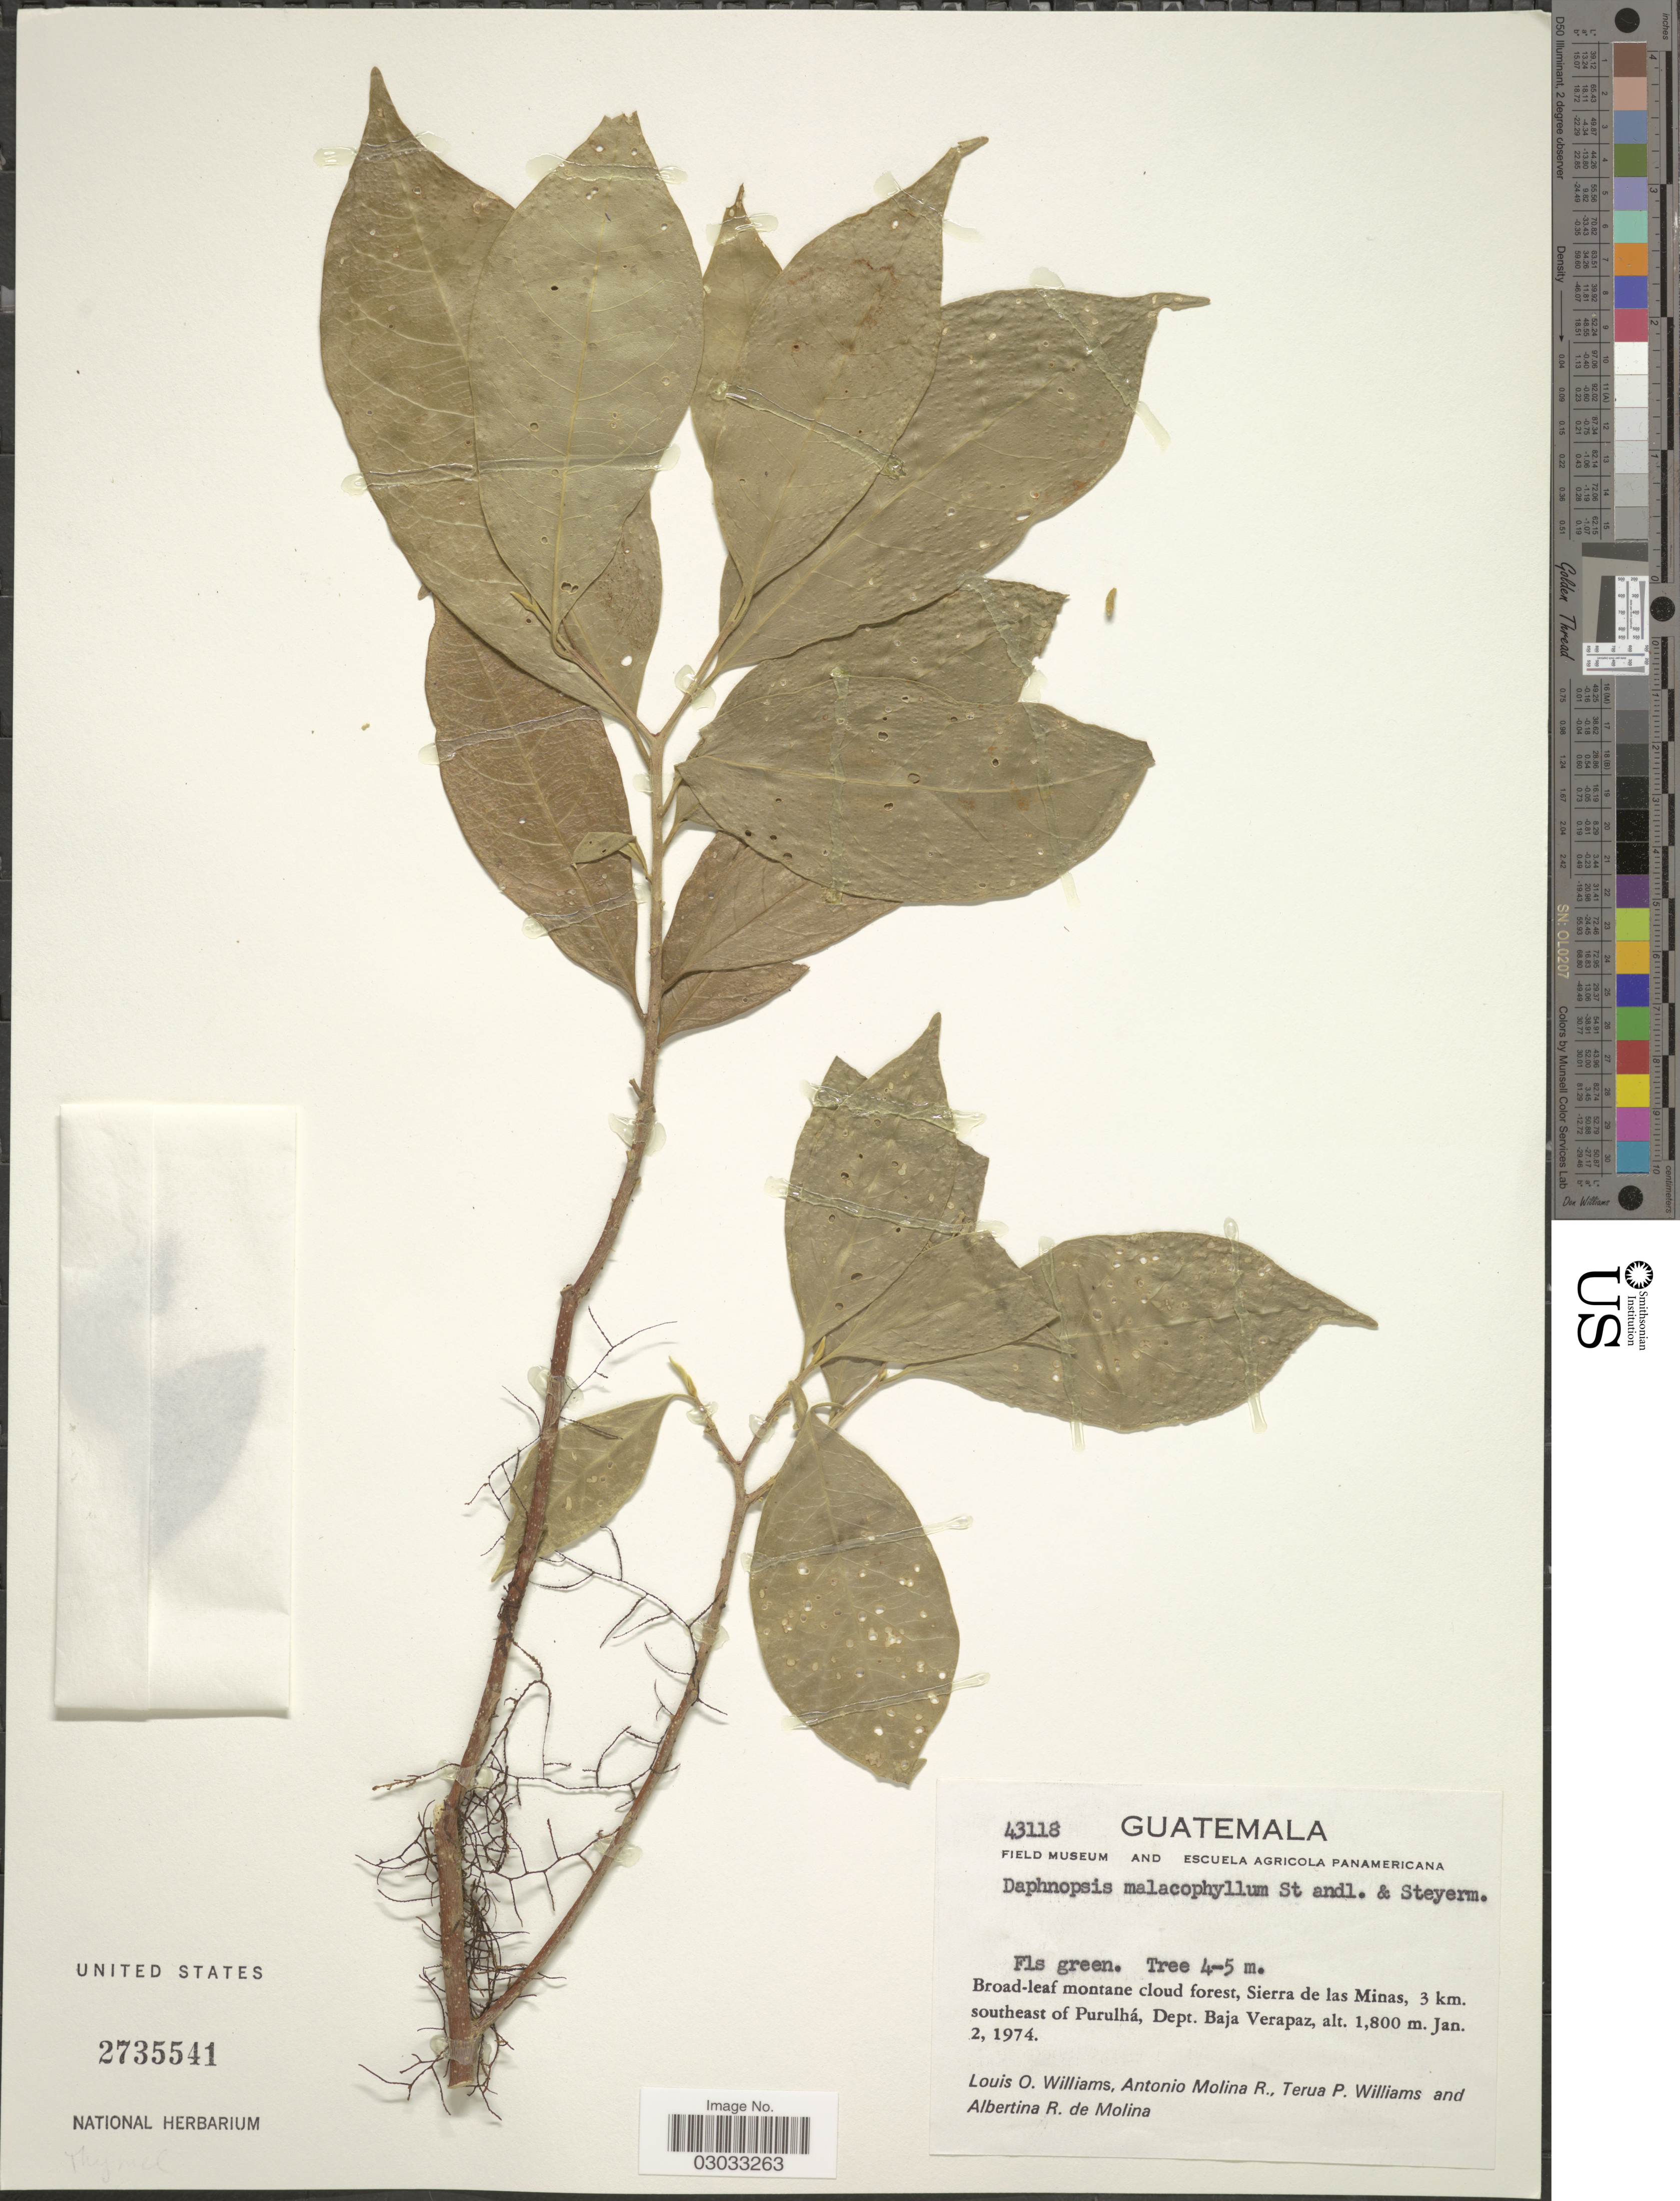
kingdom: Plantae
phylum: Tracheophyta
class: Magnoliopsida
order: Malvales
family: Thymelaeaceae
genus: Daphnopsis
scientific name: Daphnopsis malacophylla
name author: Standl. & Steyerm.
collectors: L. O. Williams, A. Molina R., T. Williams & A. R. Molina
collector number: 43118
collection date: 1974-01-02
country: Guatemala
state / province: Baja Verapaz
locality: Broad-leaf montane cloud forest, Sierra de las Minas, 3 km. southeast of Purulhá, Dept. Baja Verapaz.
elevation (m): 1800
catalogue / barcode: US 2735541